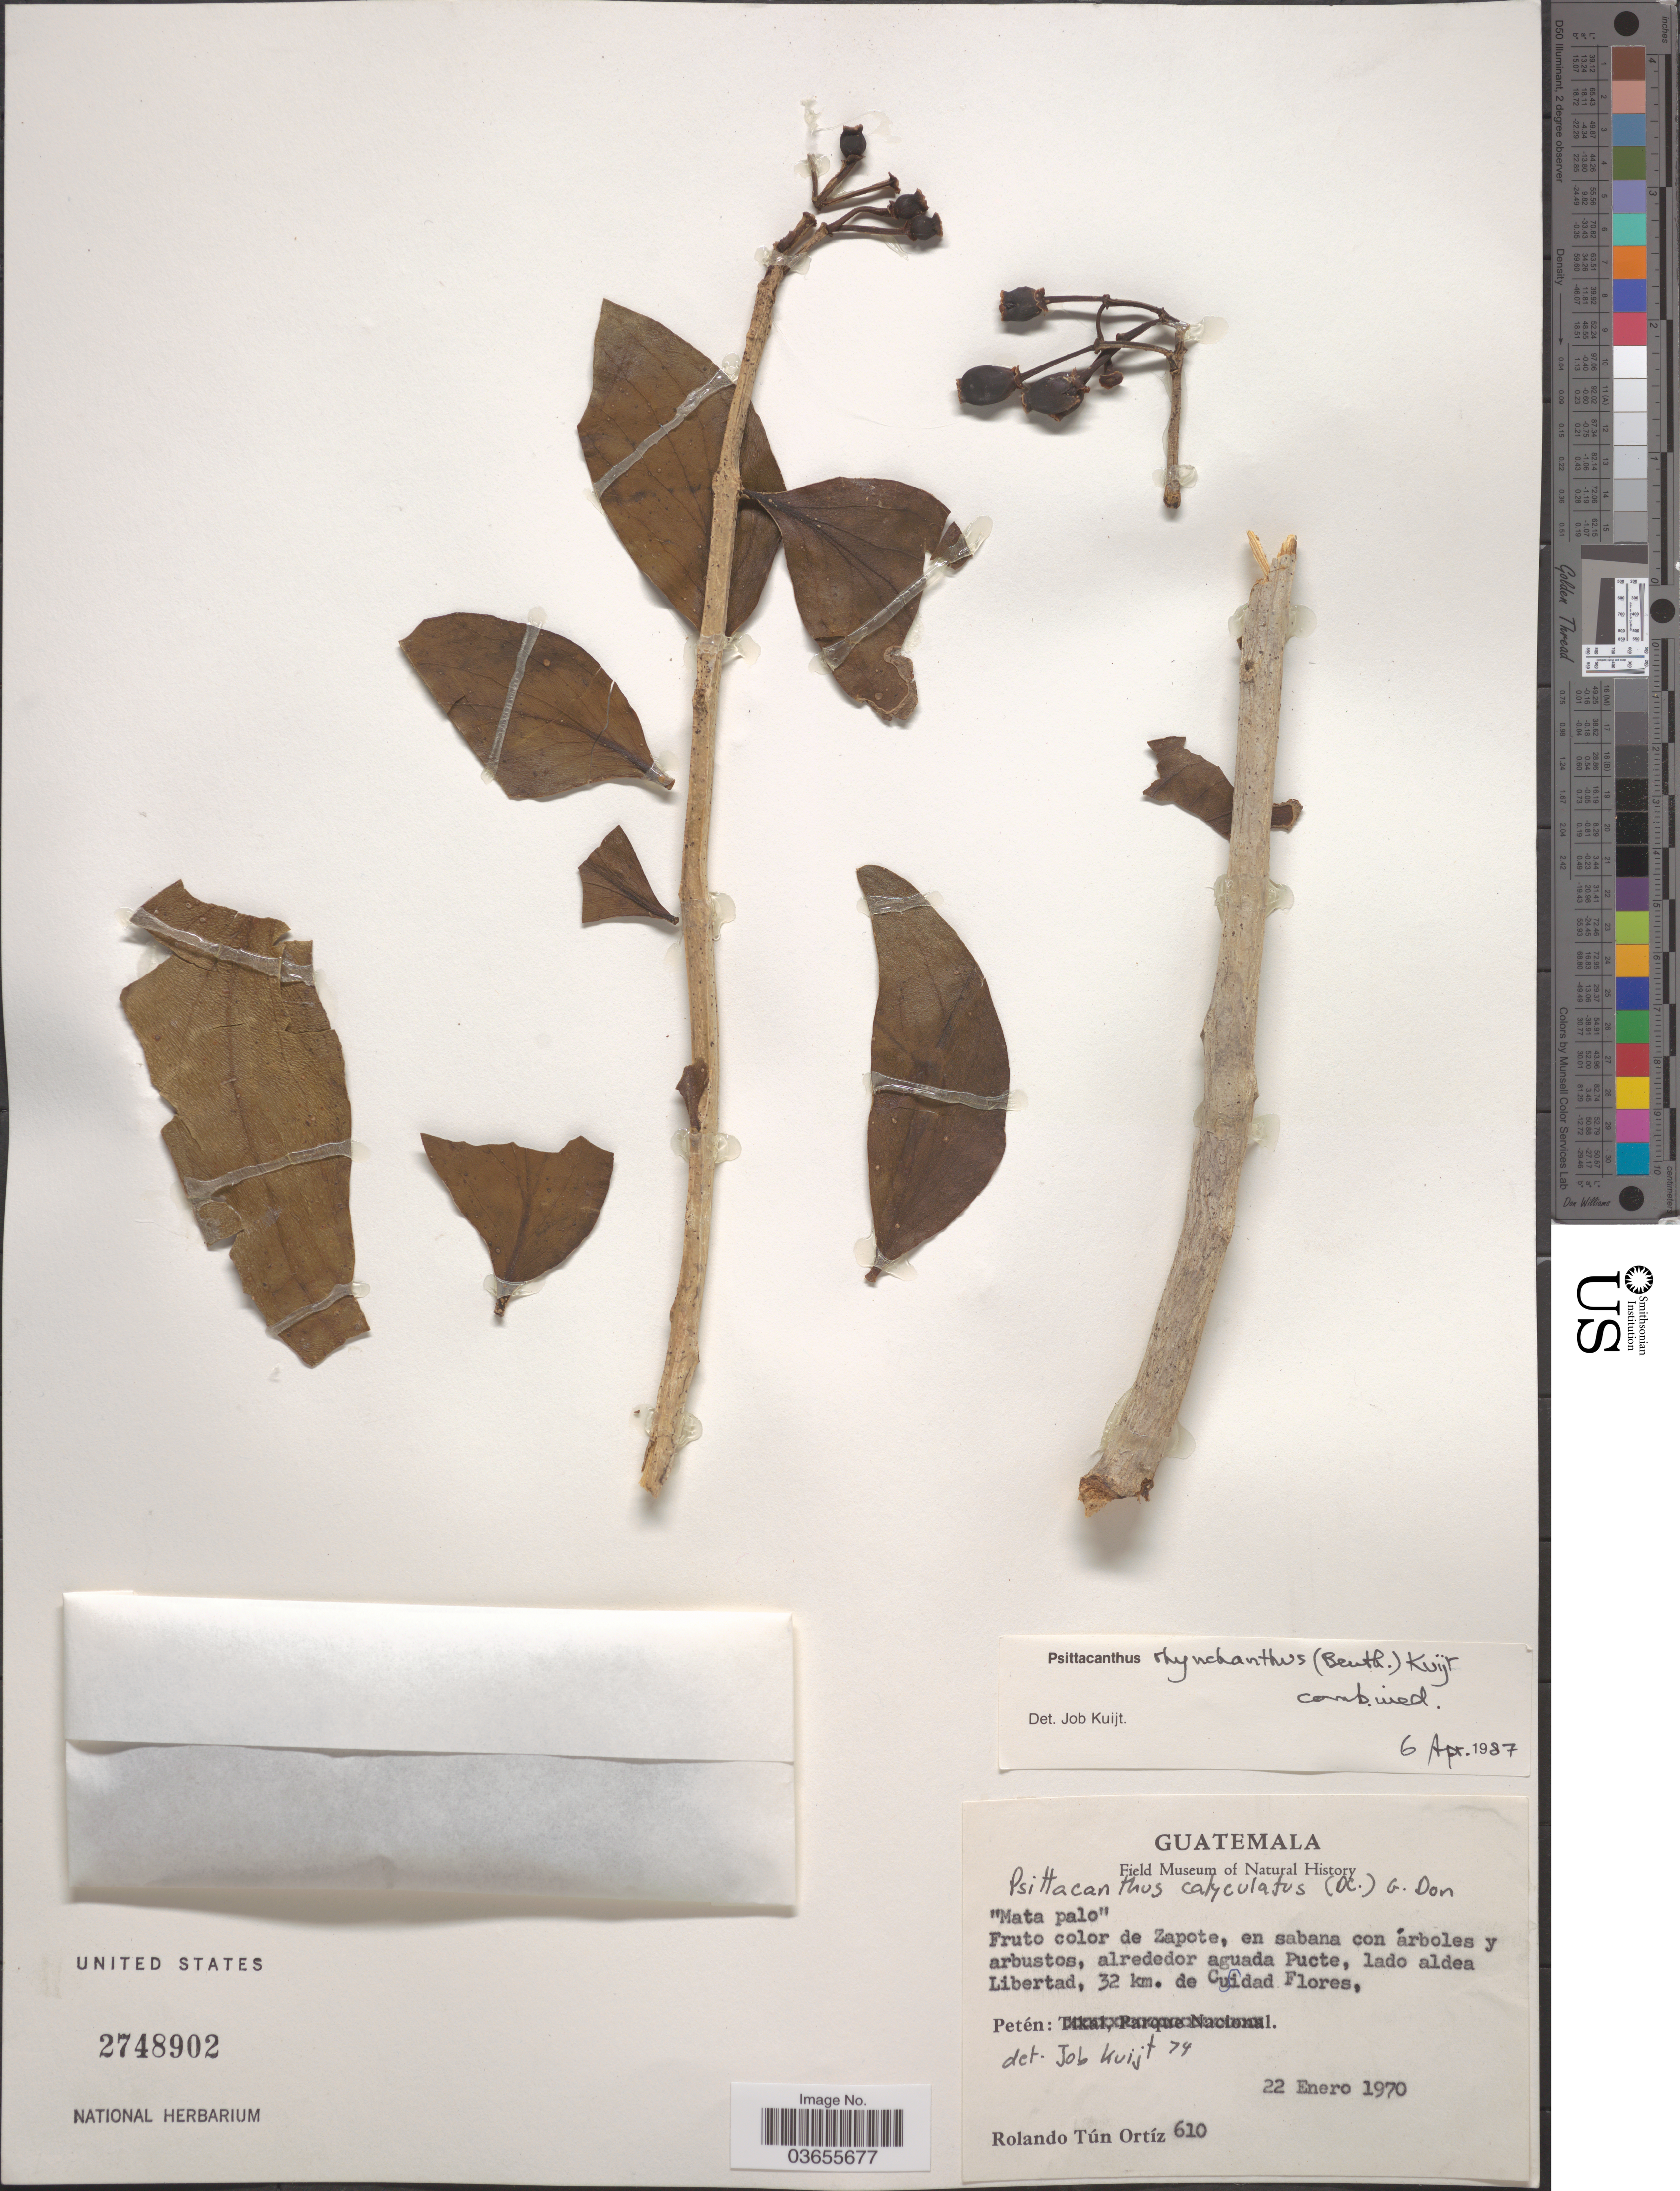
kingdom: Plantae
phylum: Tracheophyta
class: Magnoliopsida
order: Santalales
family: Loranthaceae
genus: Psittacanthus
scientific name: Psittacanthus rhynchanthus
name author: (Benth.) Kuijt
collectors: R. T. Ortíz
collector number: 610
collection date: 1970-01-22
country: Guatemala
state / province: El Petén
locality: Fruto color de Zapote, en sabana con árboles y arbustos, alrededor aguada Pucte, lado aldea Libertad, 32 km. de Ciudad Flores. Petén.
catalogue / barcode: US 2748902